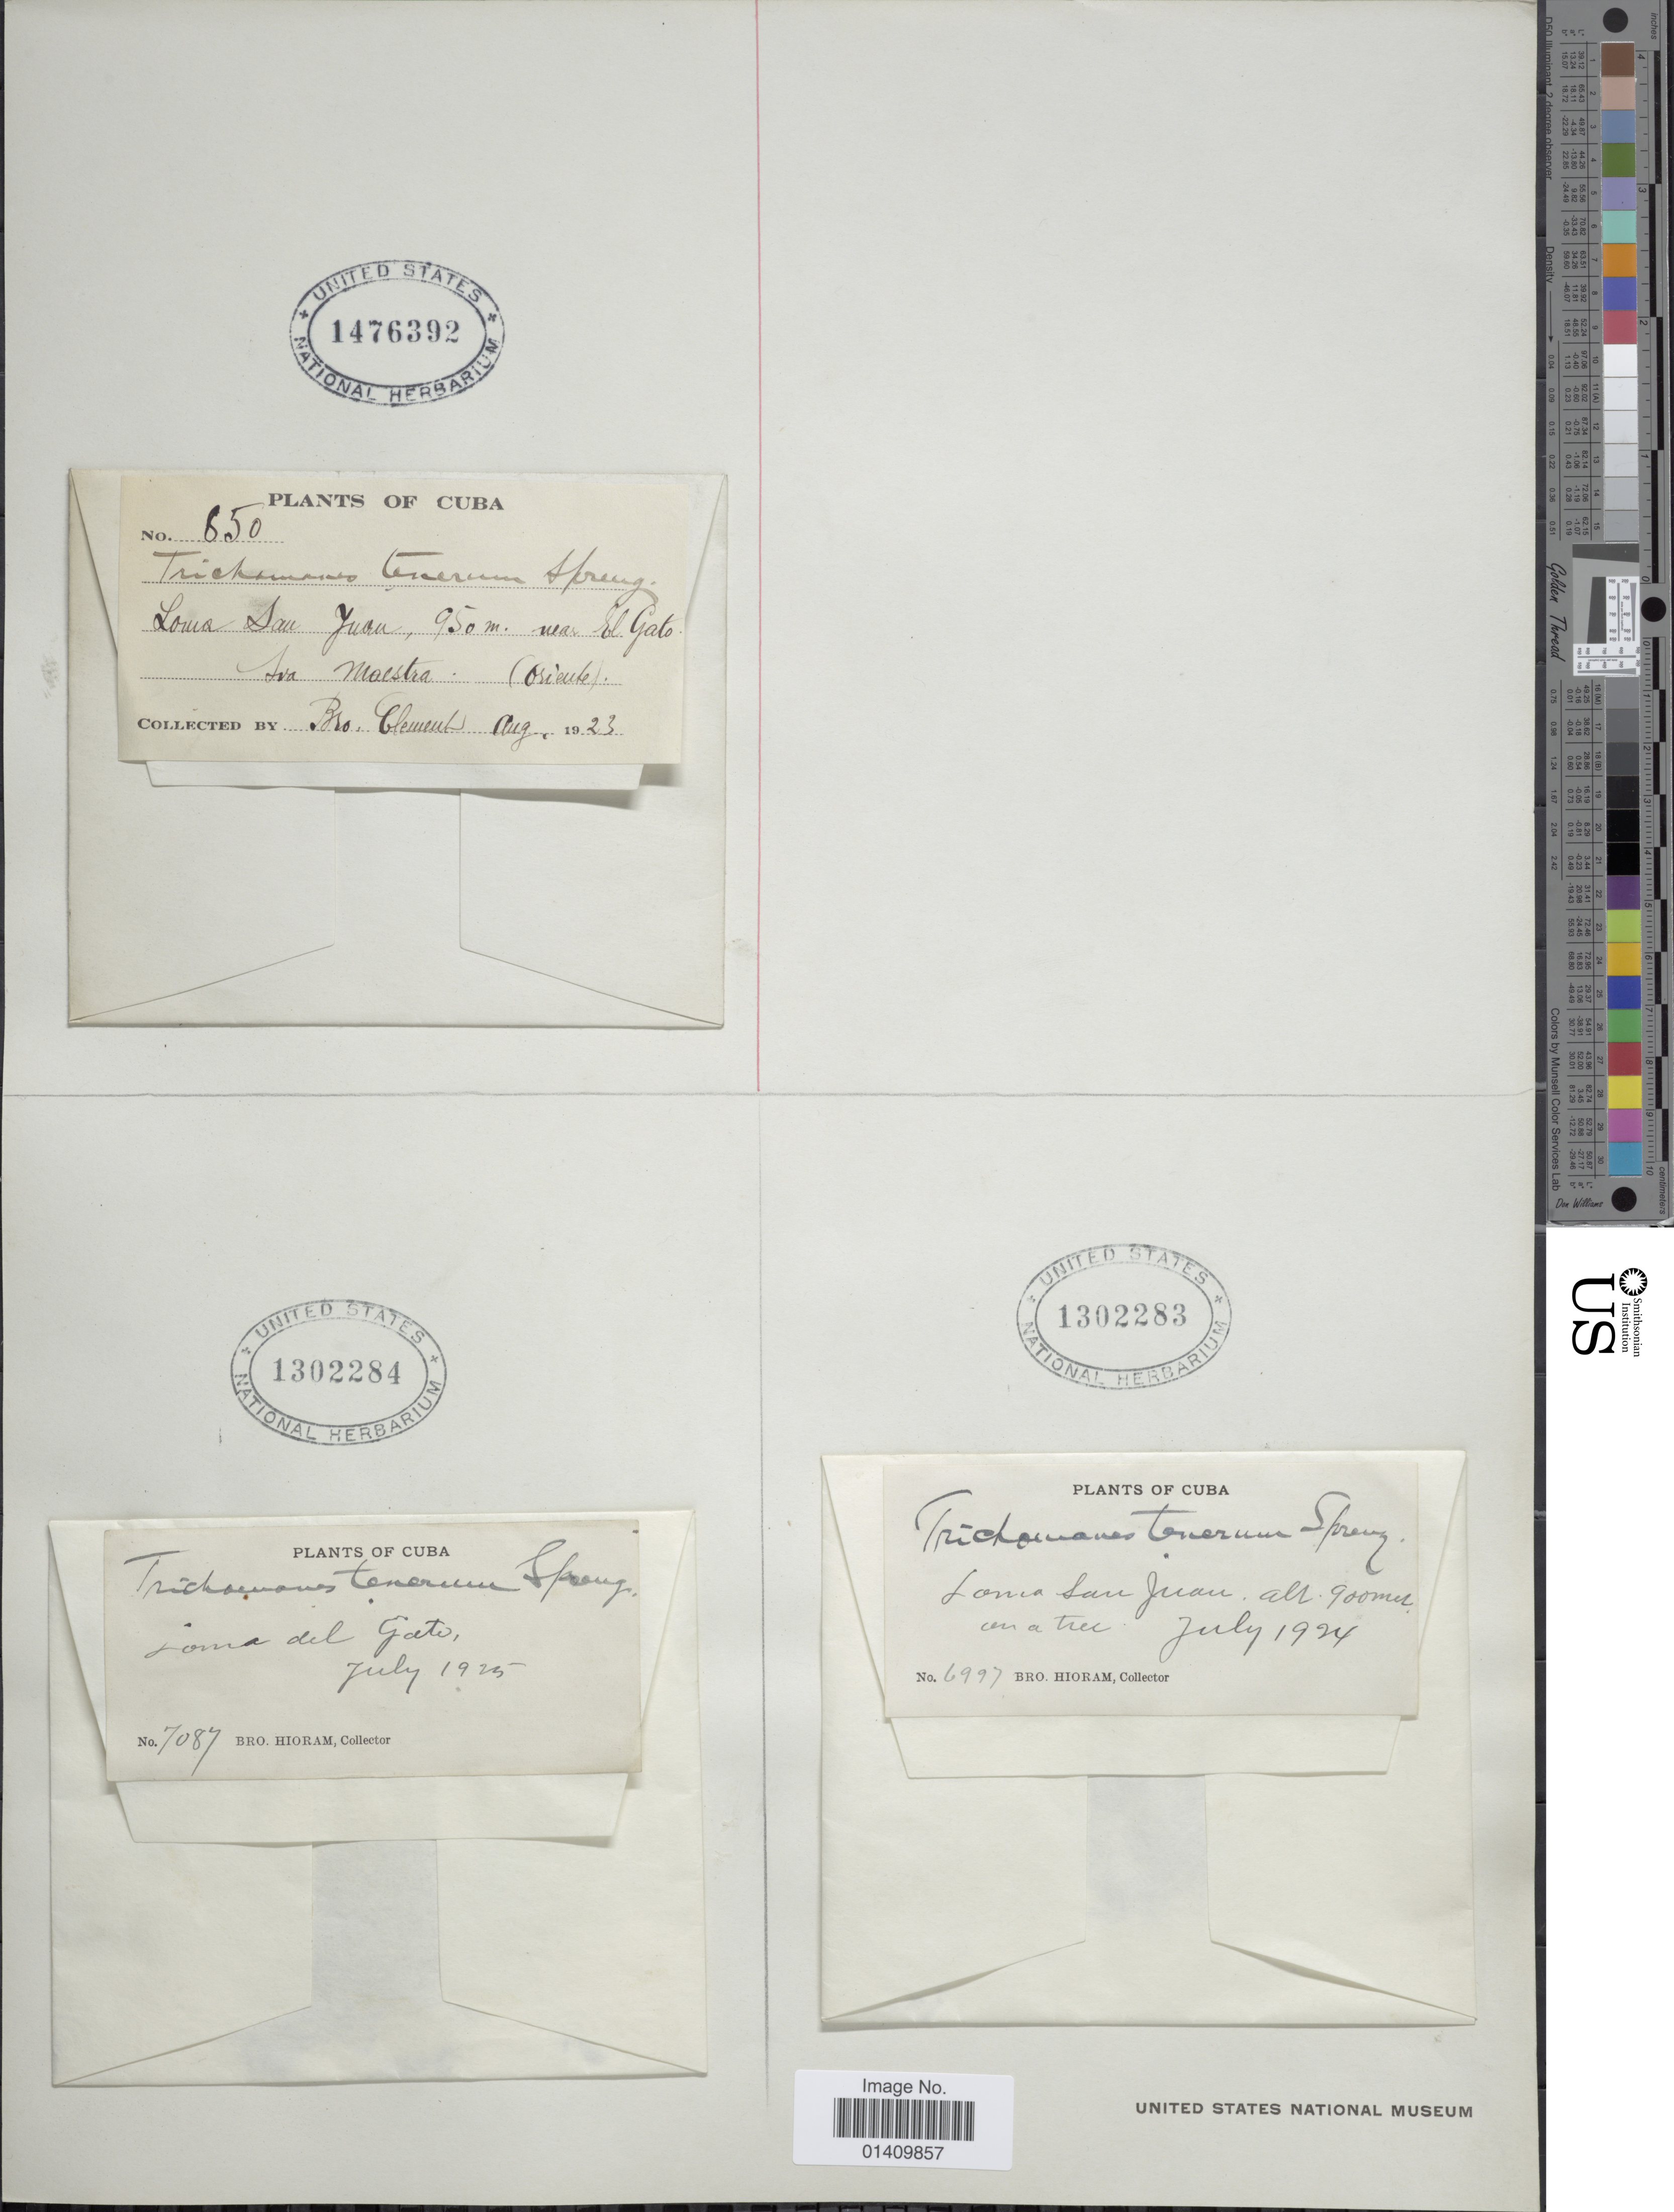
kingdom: Plantae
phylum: Tracheophyta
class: Polypodiopsida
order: Hymenophyllales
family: Hymenophyllaceae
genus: Polyphlebium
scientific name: Polyphlebium angustatum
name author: (Carmich.) Ebihara & Dubuisson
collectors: Bro. Hioram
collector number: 7087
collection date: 1925-07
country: Cuba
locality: Loma del Gato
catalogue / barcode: US 1302284-2